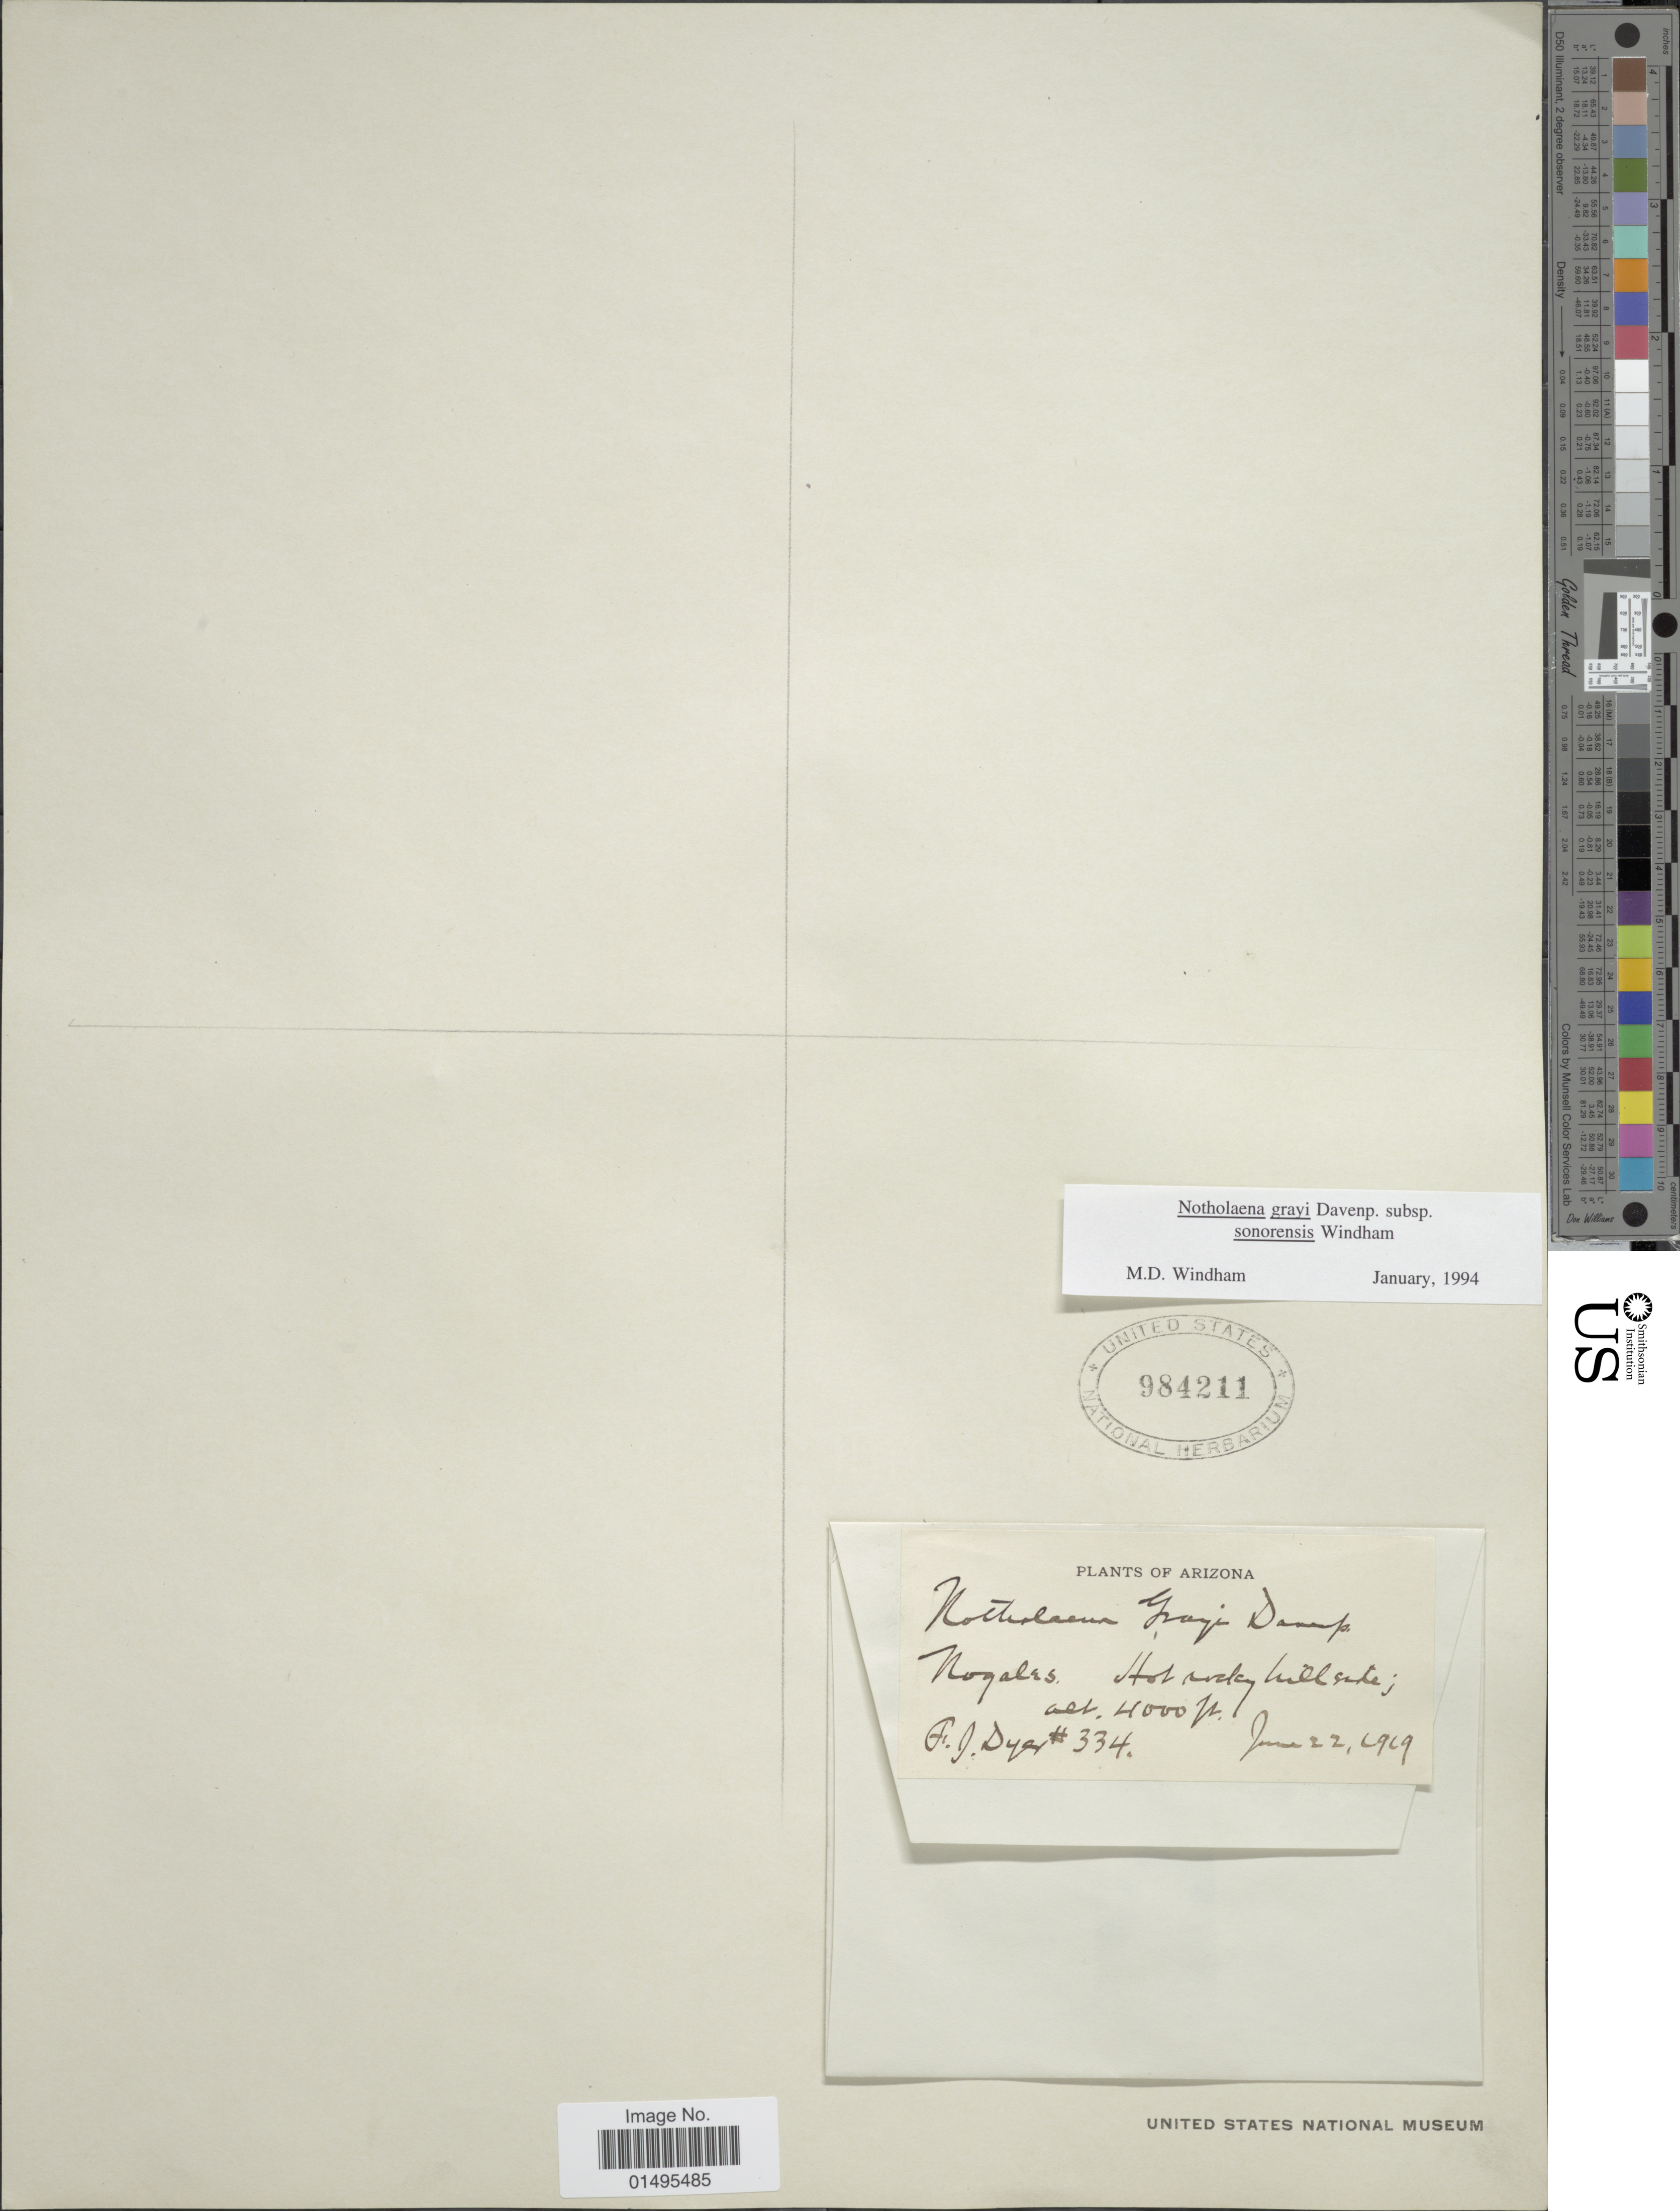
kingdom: Plantae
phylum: Tracheophyta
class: Polypodiopsida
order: Polypodiales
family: Pteridaceae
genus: Notholaena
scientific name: Notholaena grayi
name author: Davenp.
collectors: F. J. Dyer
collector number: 334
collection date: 1919-06-22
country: United States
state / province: Arizona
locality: Nogales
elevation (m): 1219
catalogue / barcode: US 984211